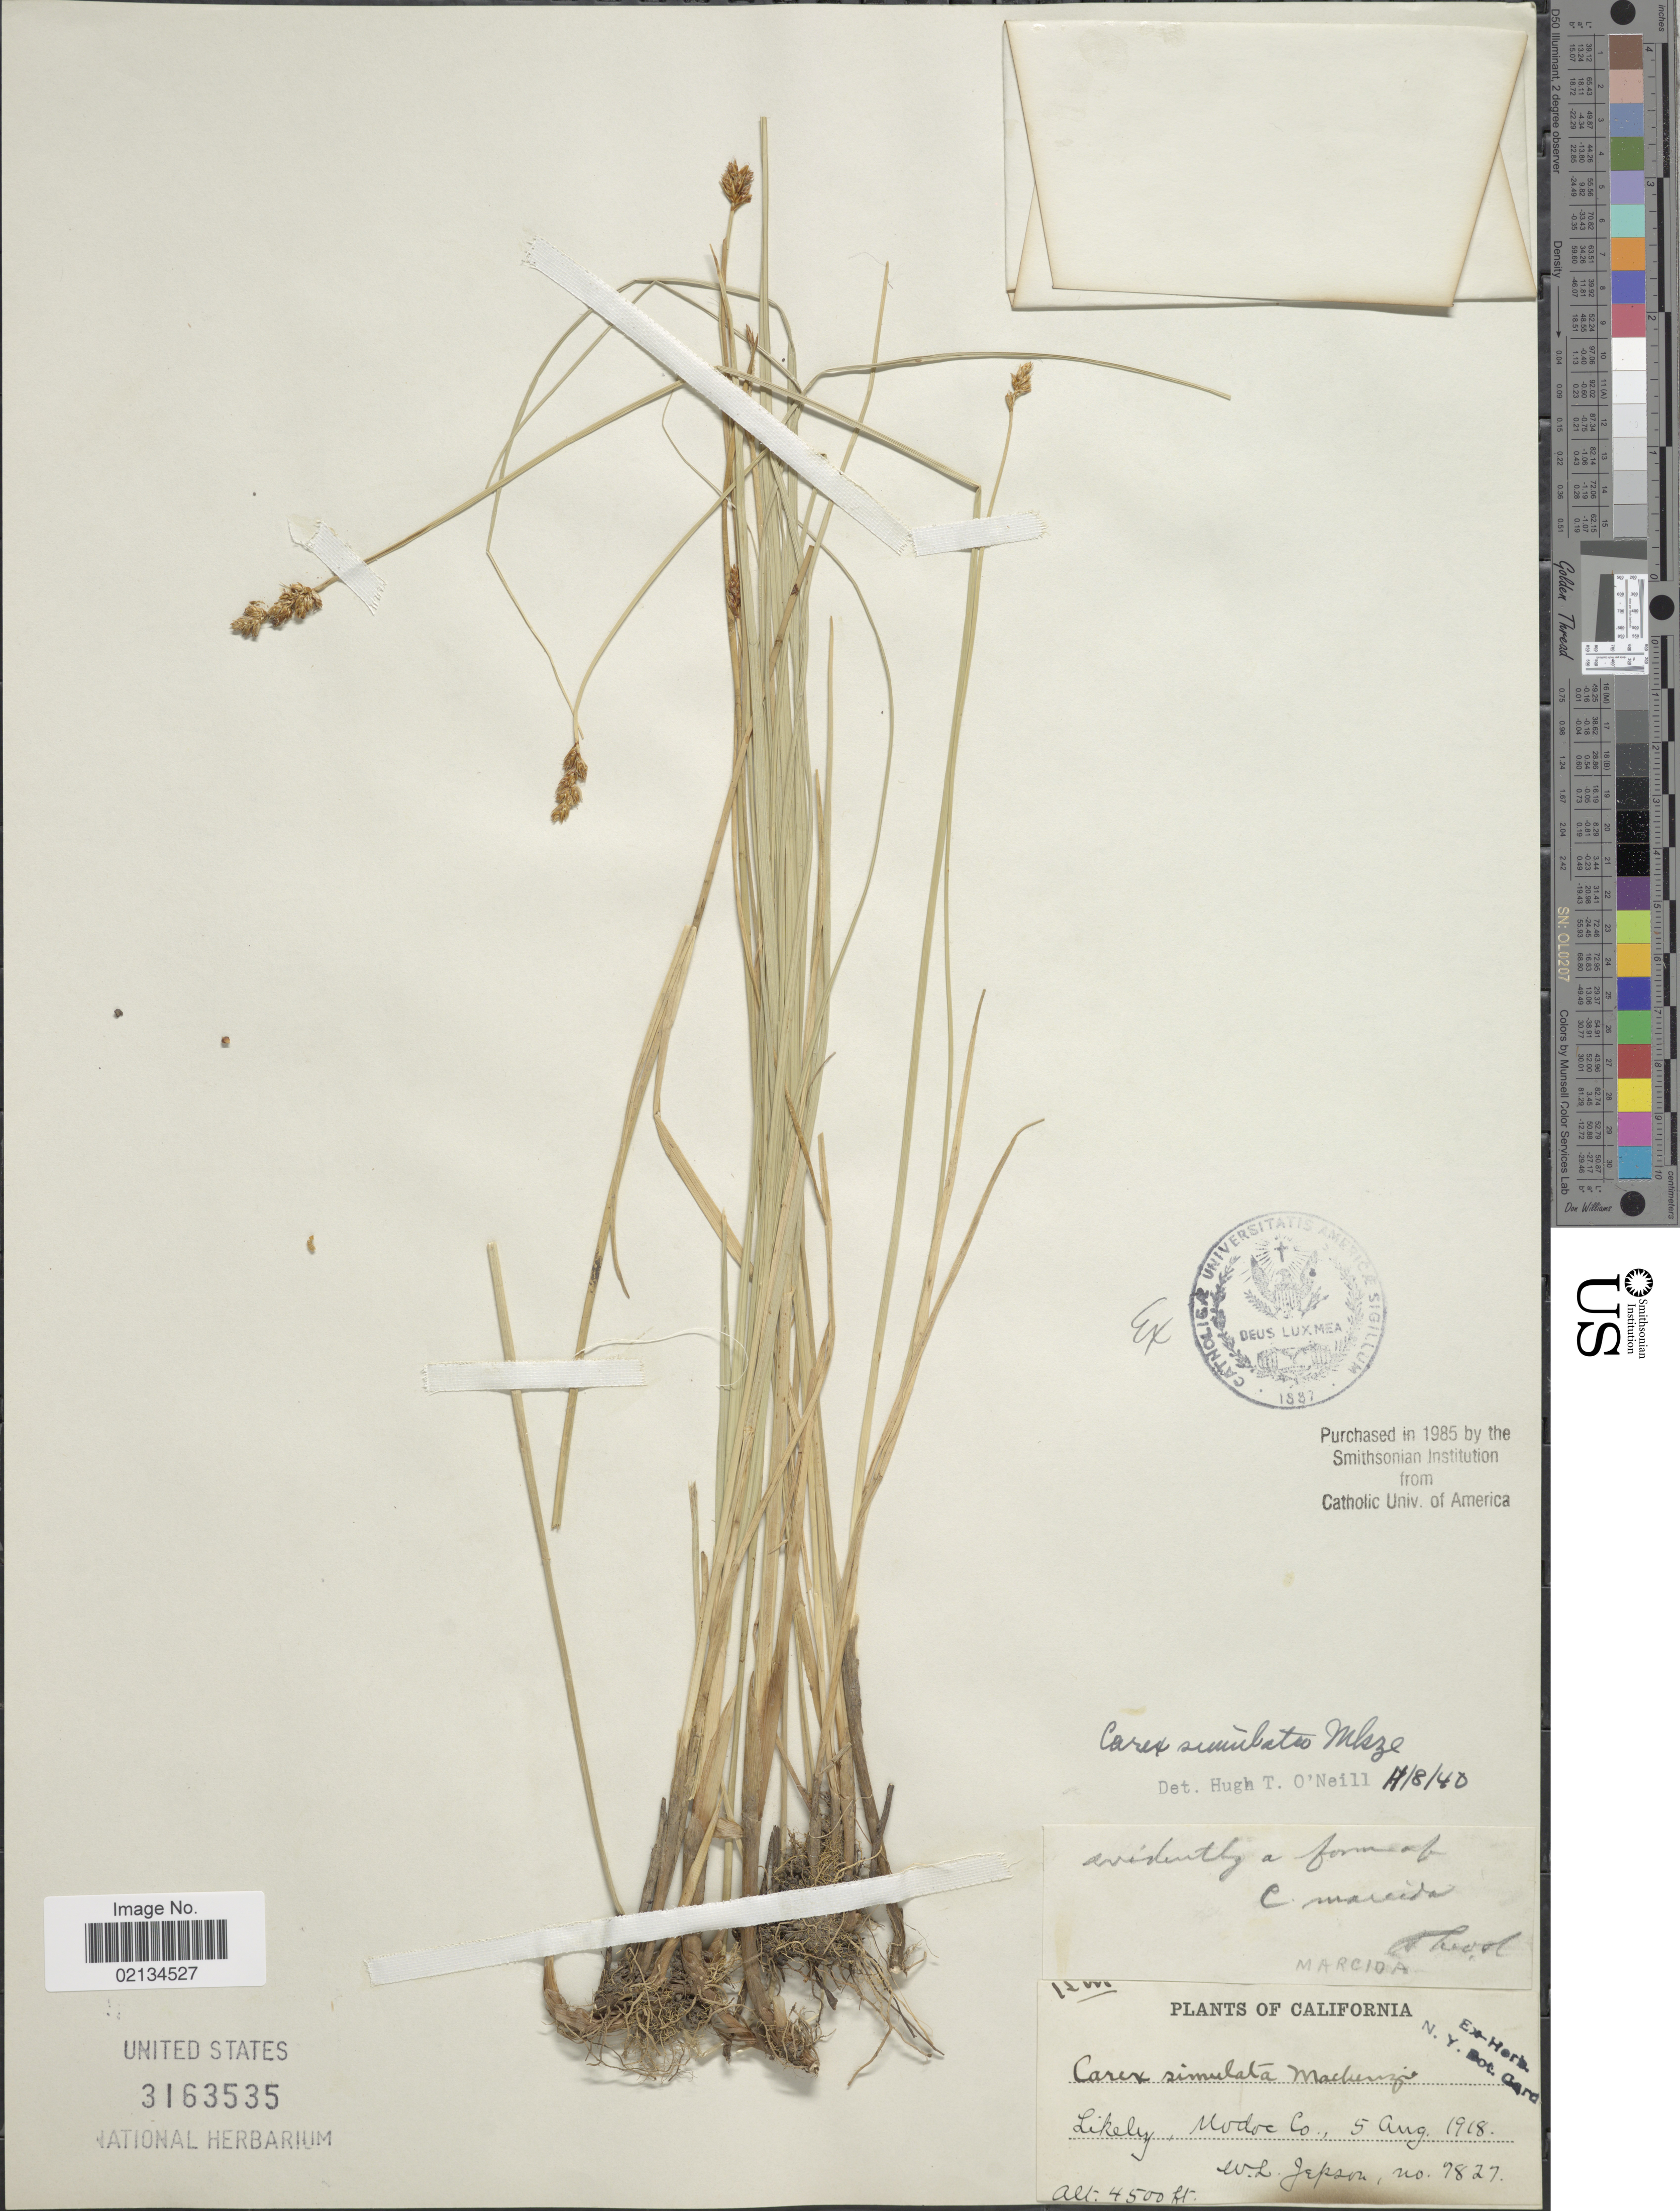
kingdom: Plantae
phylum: Tracheophyta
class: Liliopsida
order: Poales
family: Cyperaceae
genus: Carex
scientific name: Carex simulata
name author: Mack.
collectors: W. L. Jepson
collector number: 7827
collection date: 1918-08-05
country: United States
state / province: California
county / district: Modoc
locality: Likely, Modoc Co.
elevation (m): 1372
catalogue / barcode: US 3163535